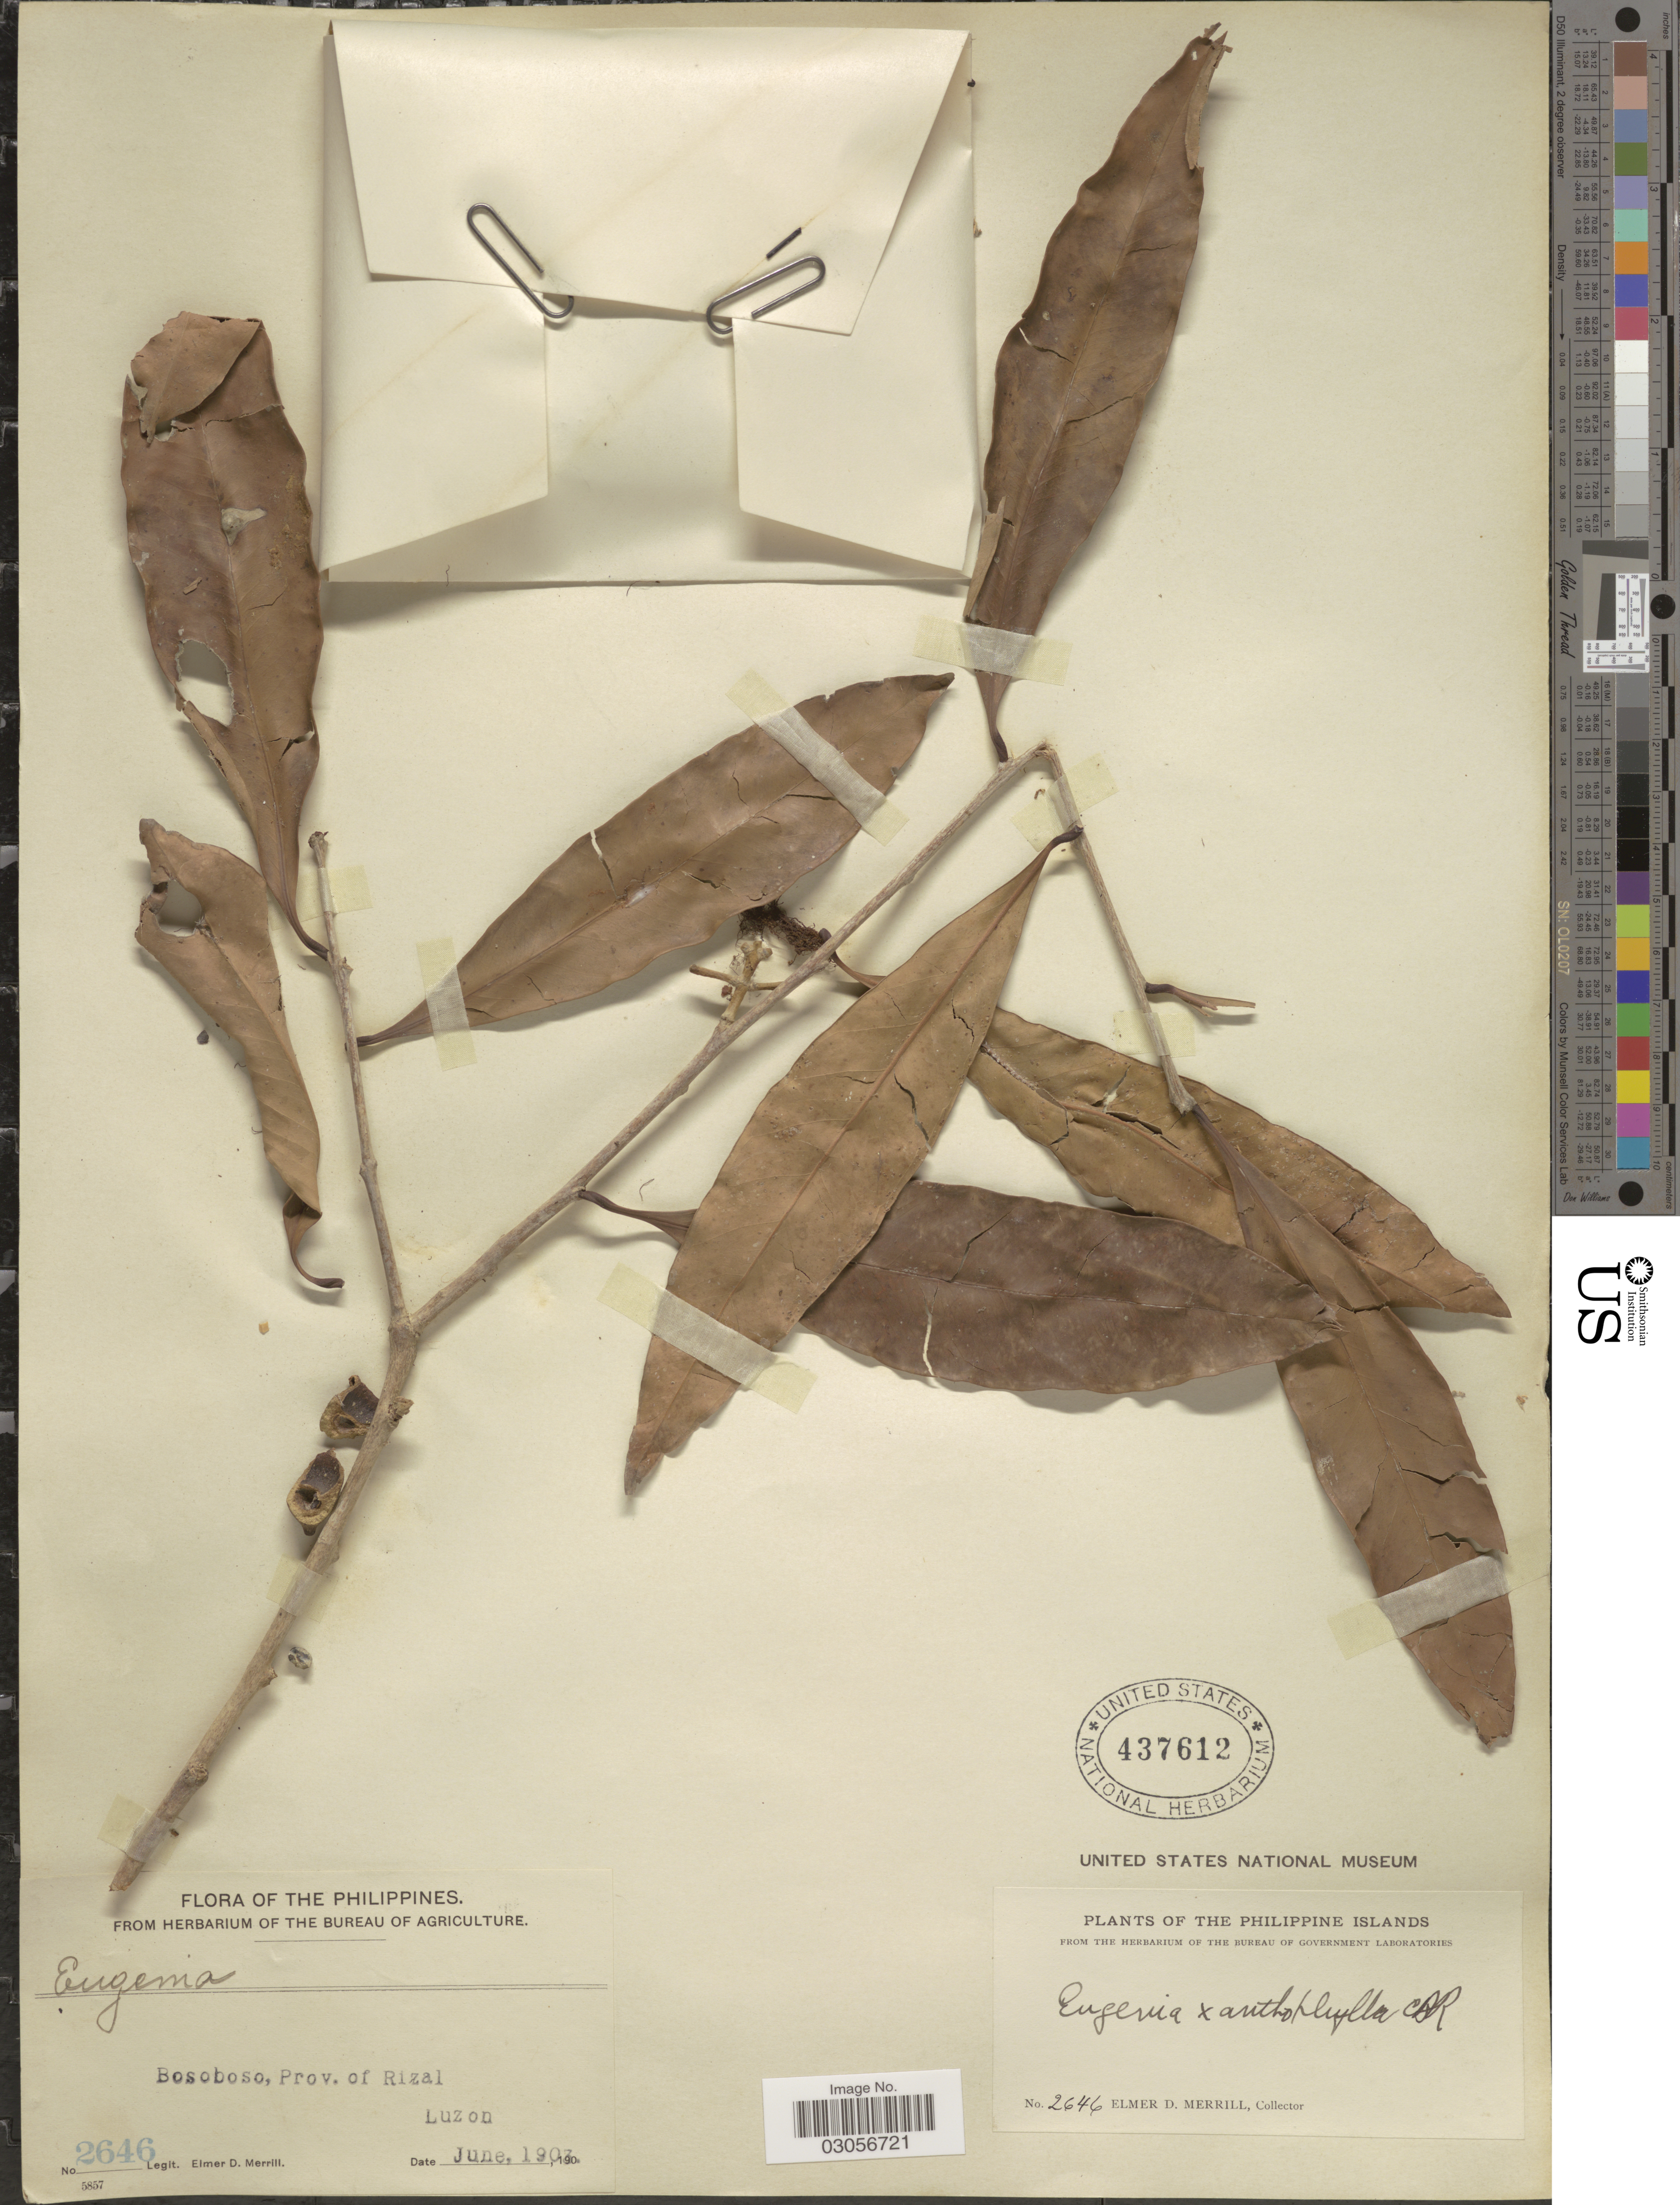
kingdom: Plantae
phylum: Tracheophyta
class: Magnoliopsida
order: Myrtales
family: Myrtaceae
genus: Syzygium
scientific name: Syzygium xanthophyllum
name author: (C.B. Rob.) Merr.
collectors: E. D. Merrill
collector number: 2646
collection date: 1903-06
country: Philippines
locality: Philippine Islands. Bosoboso, Prov. of Rizal, Luzon.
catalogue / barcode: US 437612